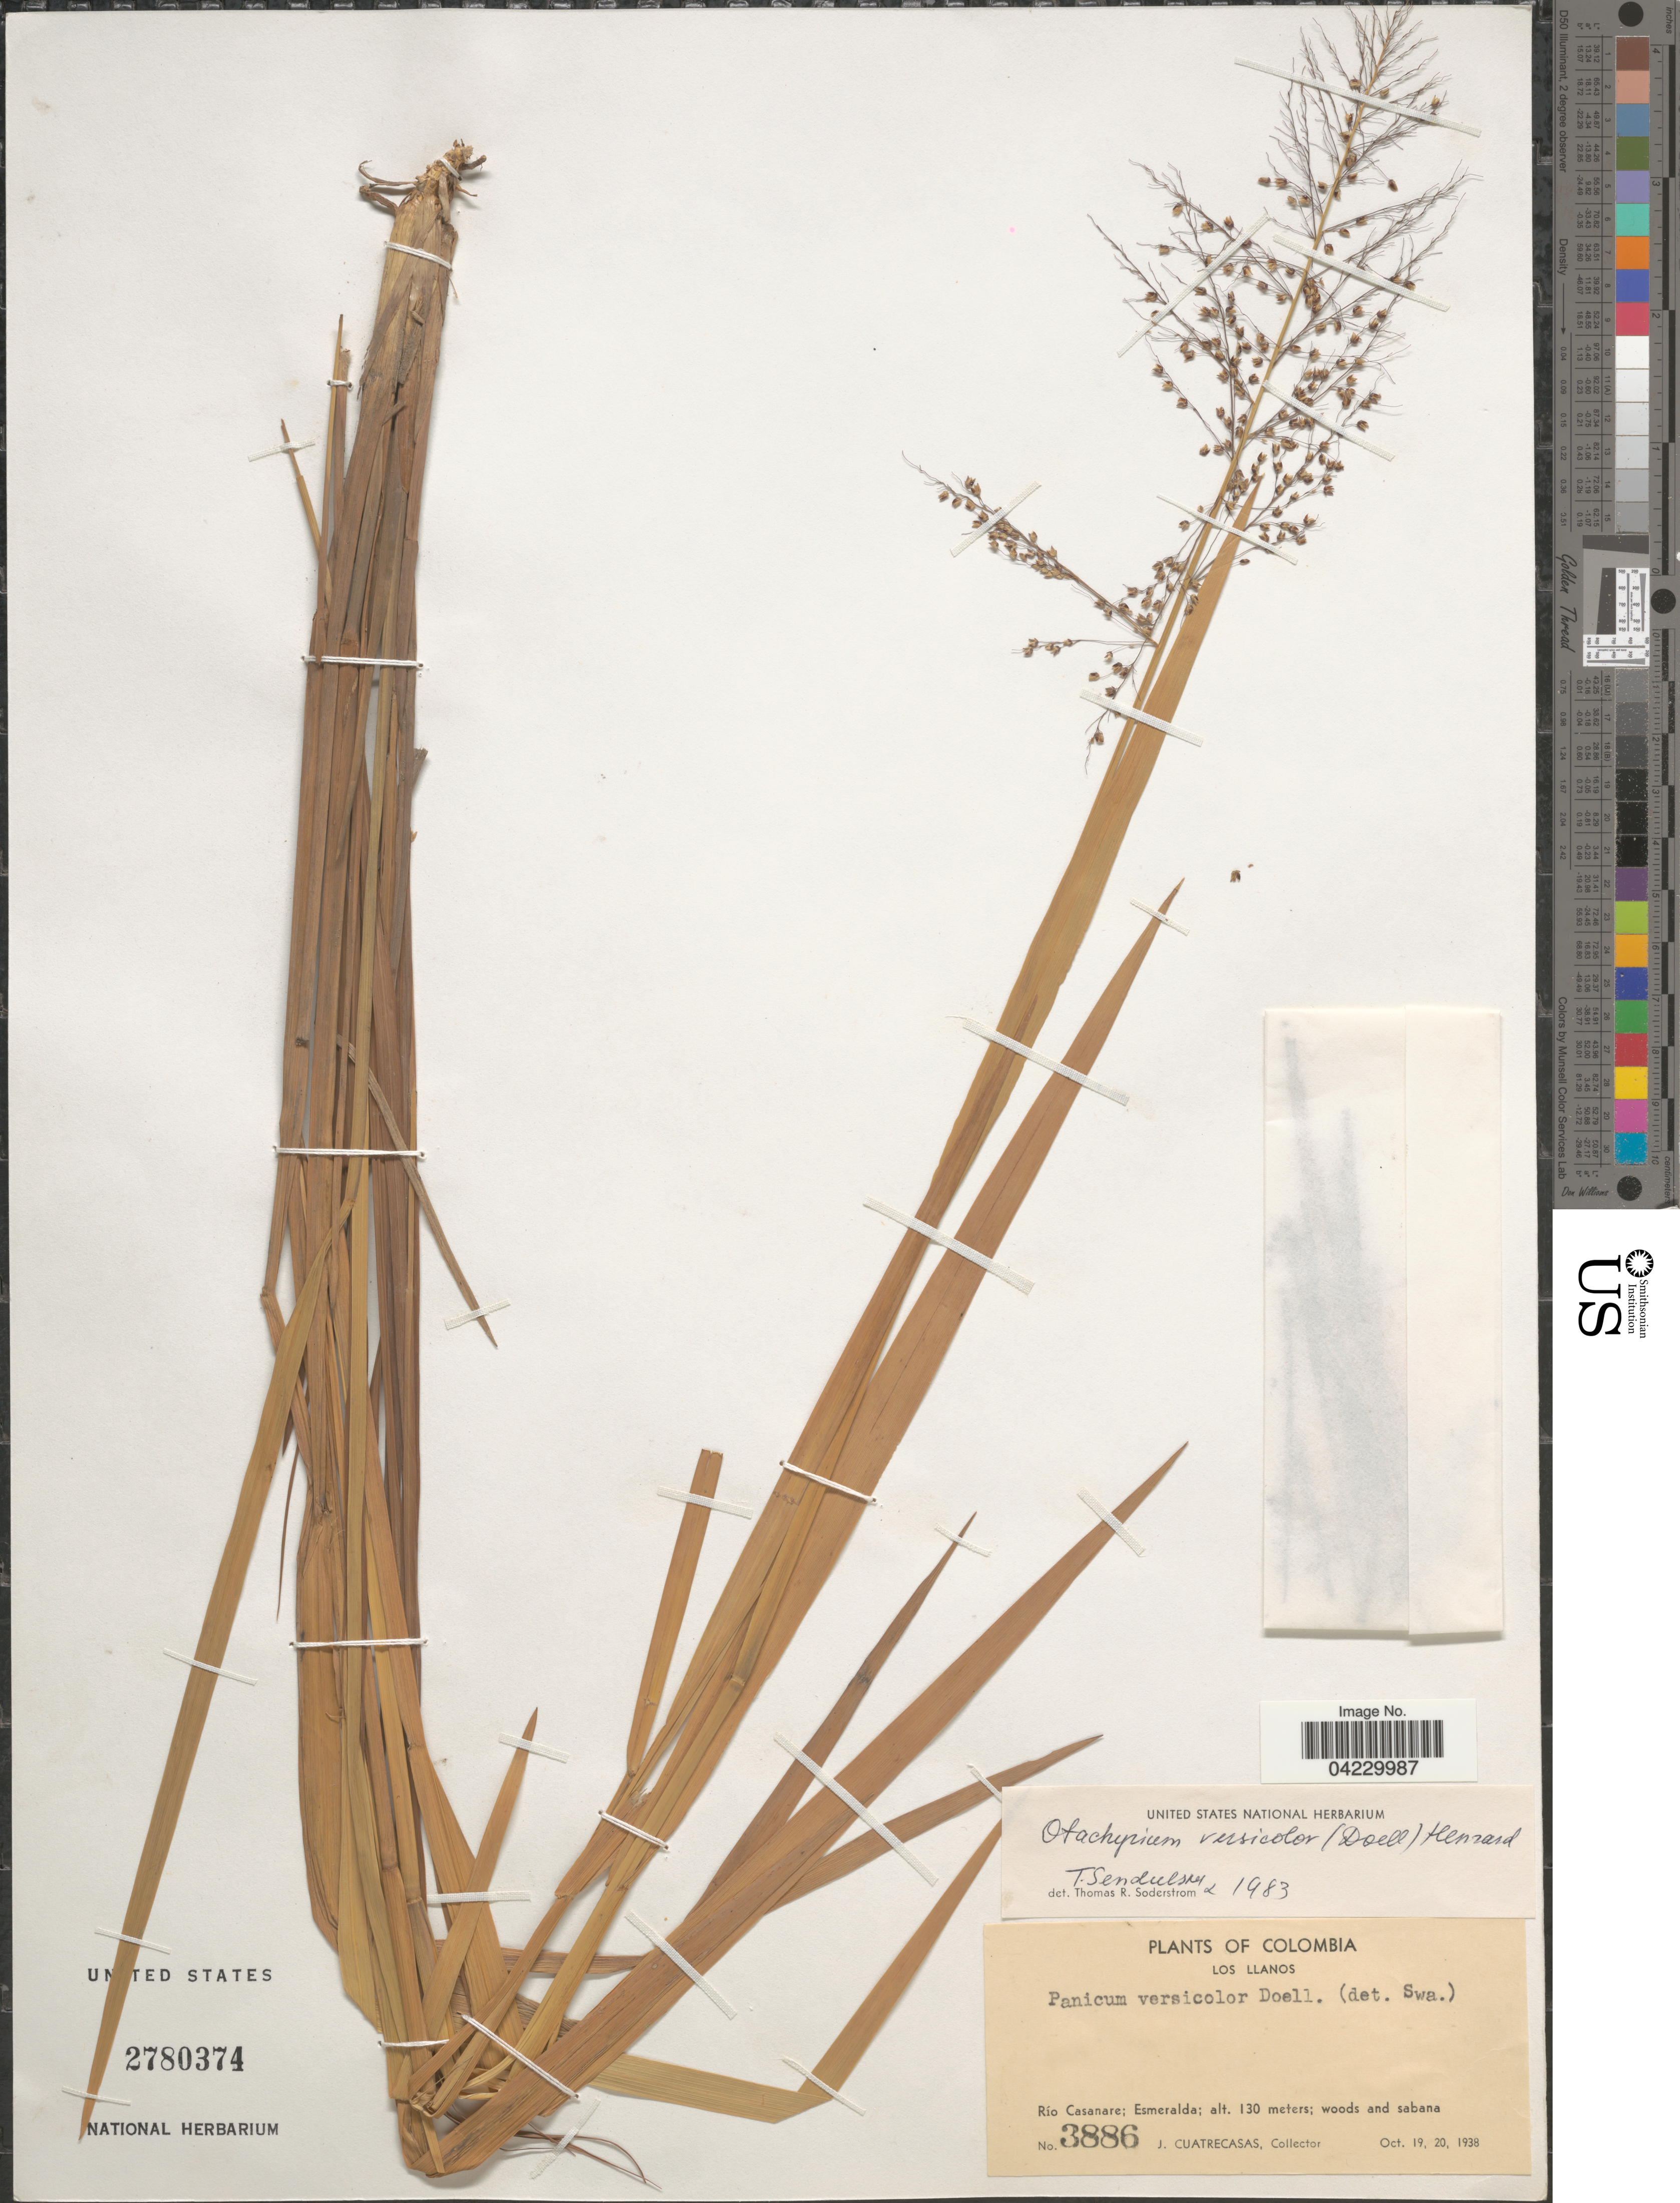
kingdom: Plantae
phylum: Tracheophyta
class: Liliopsida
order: Poales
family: Poaceae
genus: Otachyrium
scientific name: Otachyrium versicolor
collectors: J. Cuatrecasas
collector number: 3886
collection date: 1938-10-19/1938-10-20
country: Colombia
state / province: Casanare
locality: Los Llanos. Río Casanare; Esmeralda; woods and sabana.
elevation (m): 130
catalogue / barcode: US 2780374